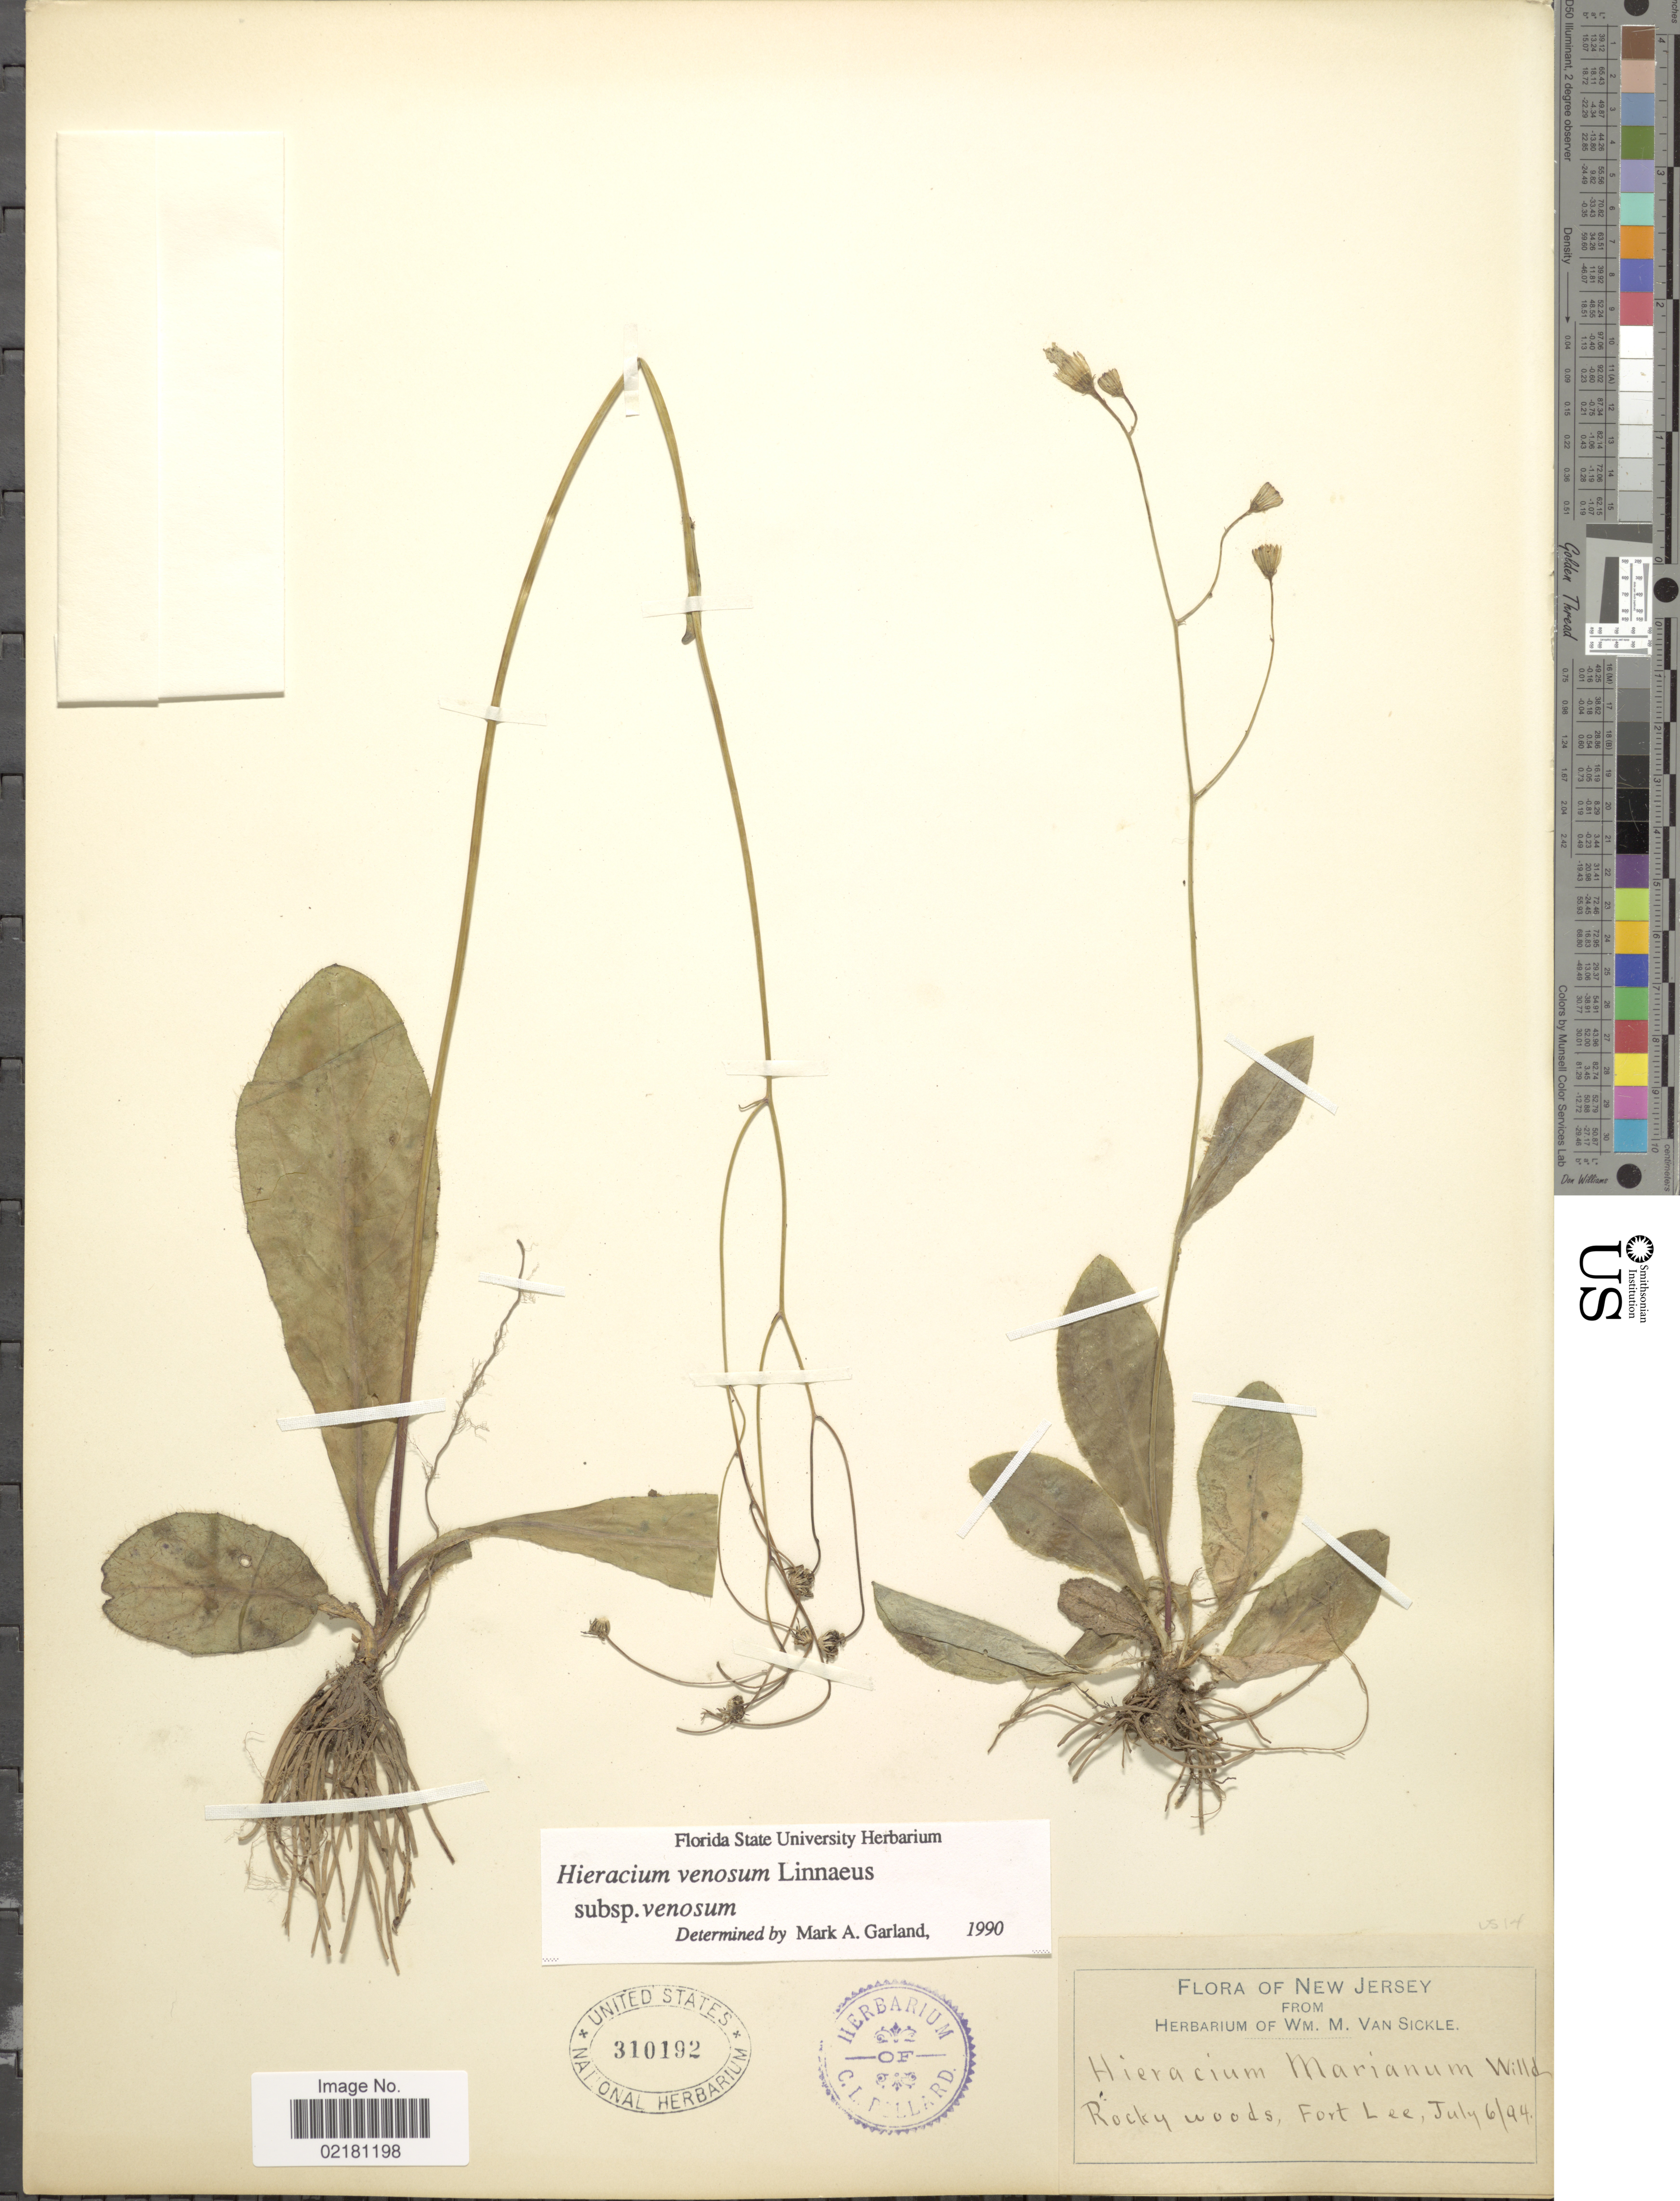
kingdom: Plantae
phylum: Tracheophyta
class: Magnoliopsida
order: Asterales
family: Asteraceae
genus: Hieracium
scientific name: Hieracium venosum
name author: L.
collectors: ex herb. Wm. M. Van Sickle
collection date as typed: Transcribed d/m/y: 6/7/94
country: United States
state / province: New Jersey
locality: Rocky woods, Fort Lee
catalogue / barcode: US 310192